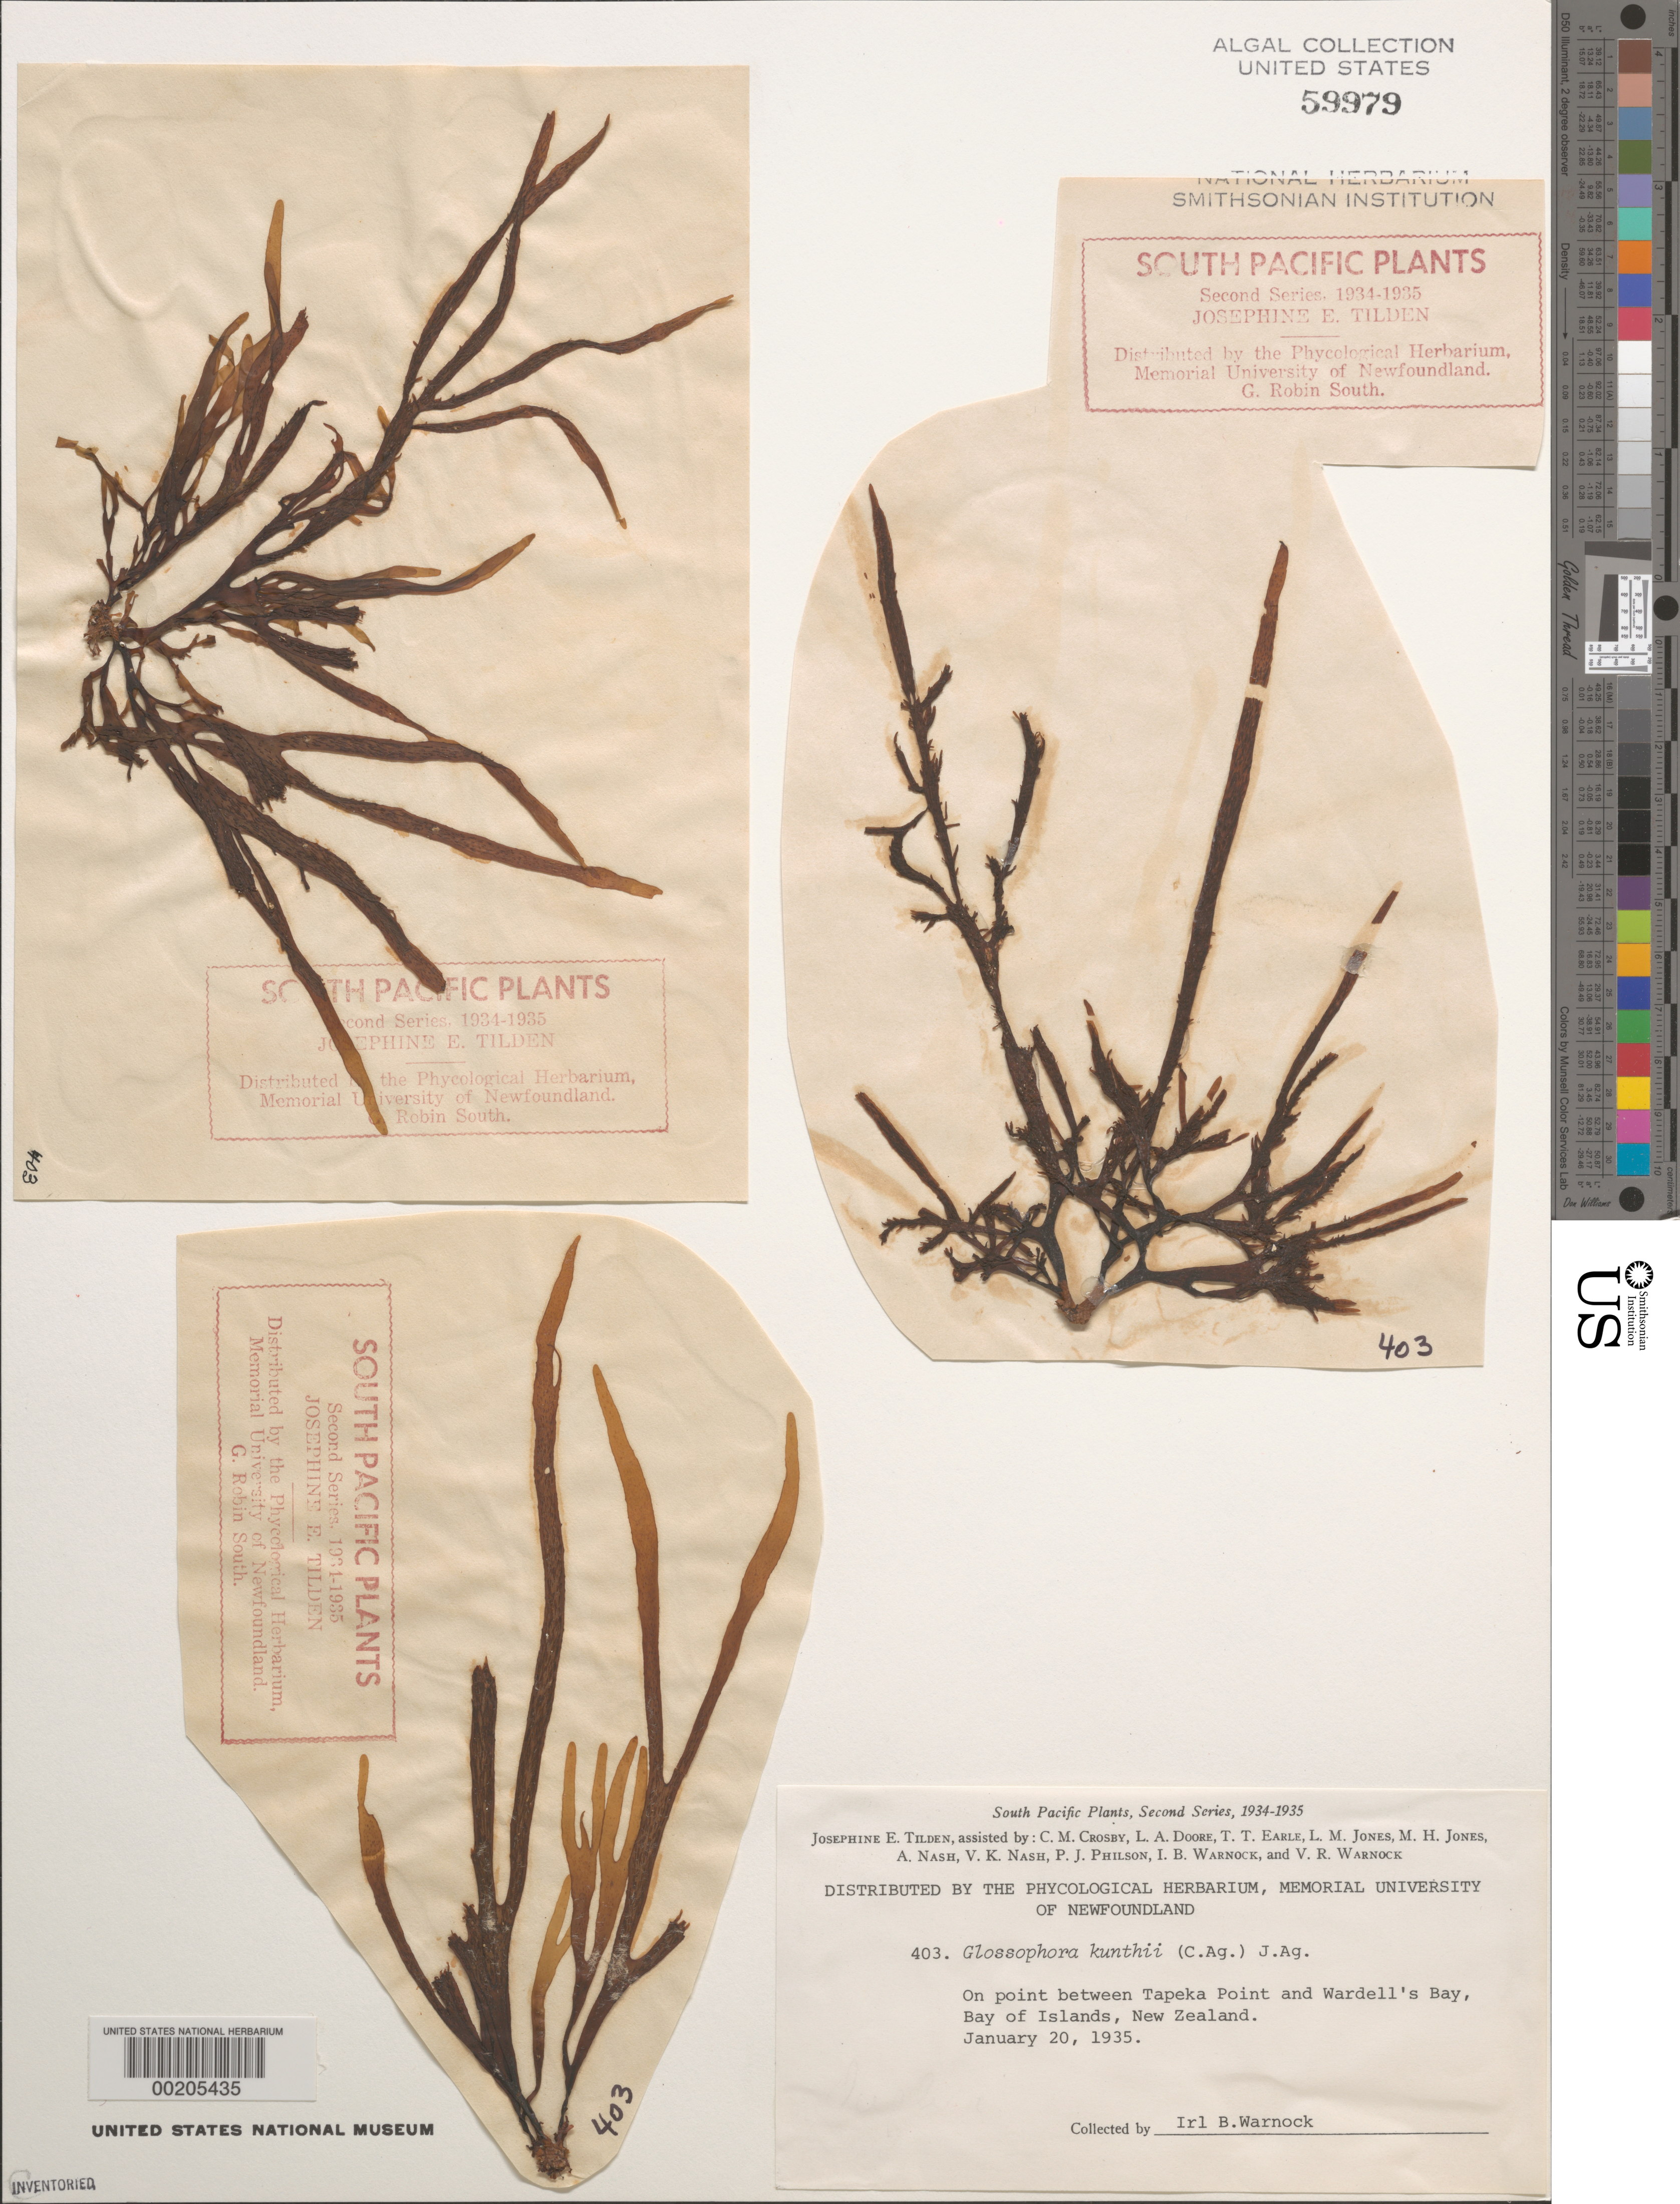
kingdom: Chromista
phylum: Ochrophyta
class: Phaeophyceae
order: Dictyotales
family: Dictyotaceae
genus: Dictyota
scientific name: Dictyota kunthii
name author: (C. Agardh) Grev.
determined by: Algae name updating Project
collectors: I. Warnock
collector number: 403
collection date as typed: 20 Jan 1935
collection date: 1935-01-20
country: New Zealand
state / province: Northland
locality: Bay of islands, point between tapeka point and wardell's bay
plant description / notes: Tilden, South Pacific Plants, Second Series, 1934-1935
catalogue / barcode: US 59979